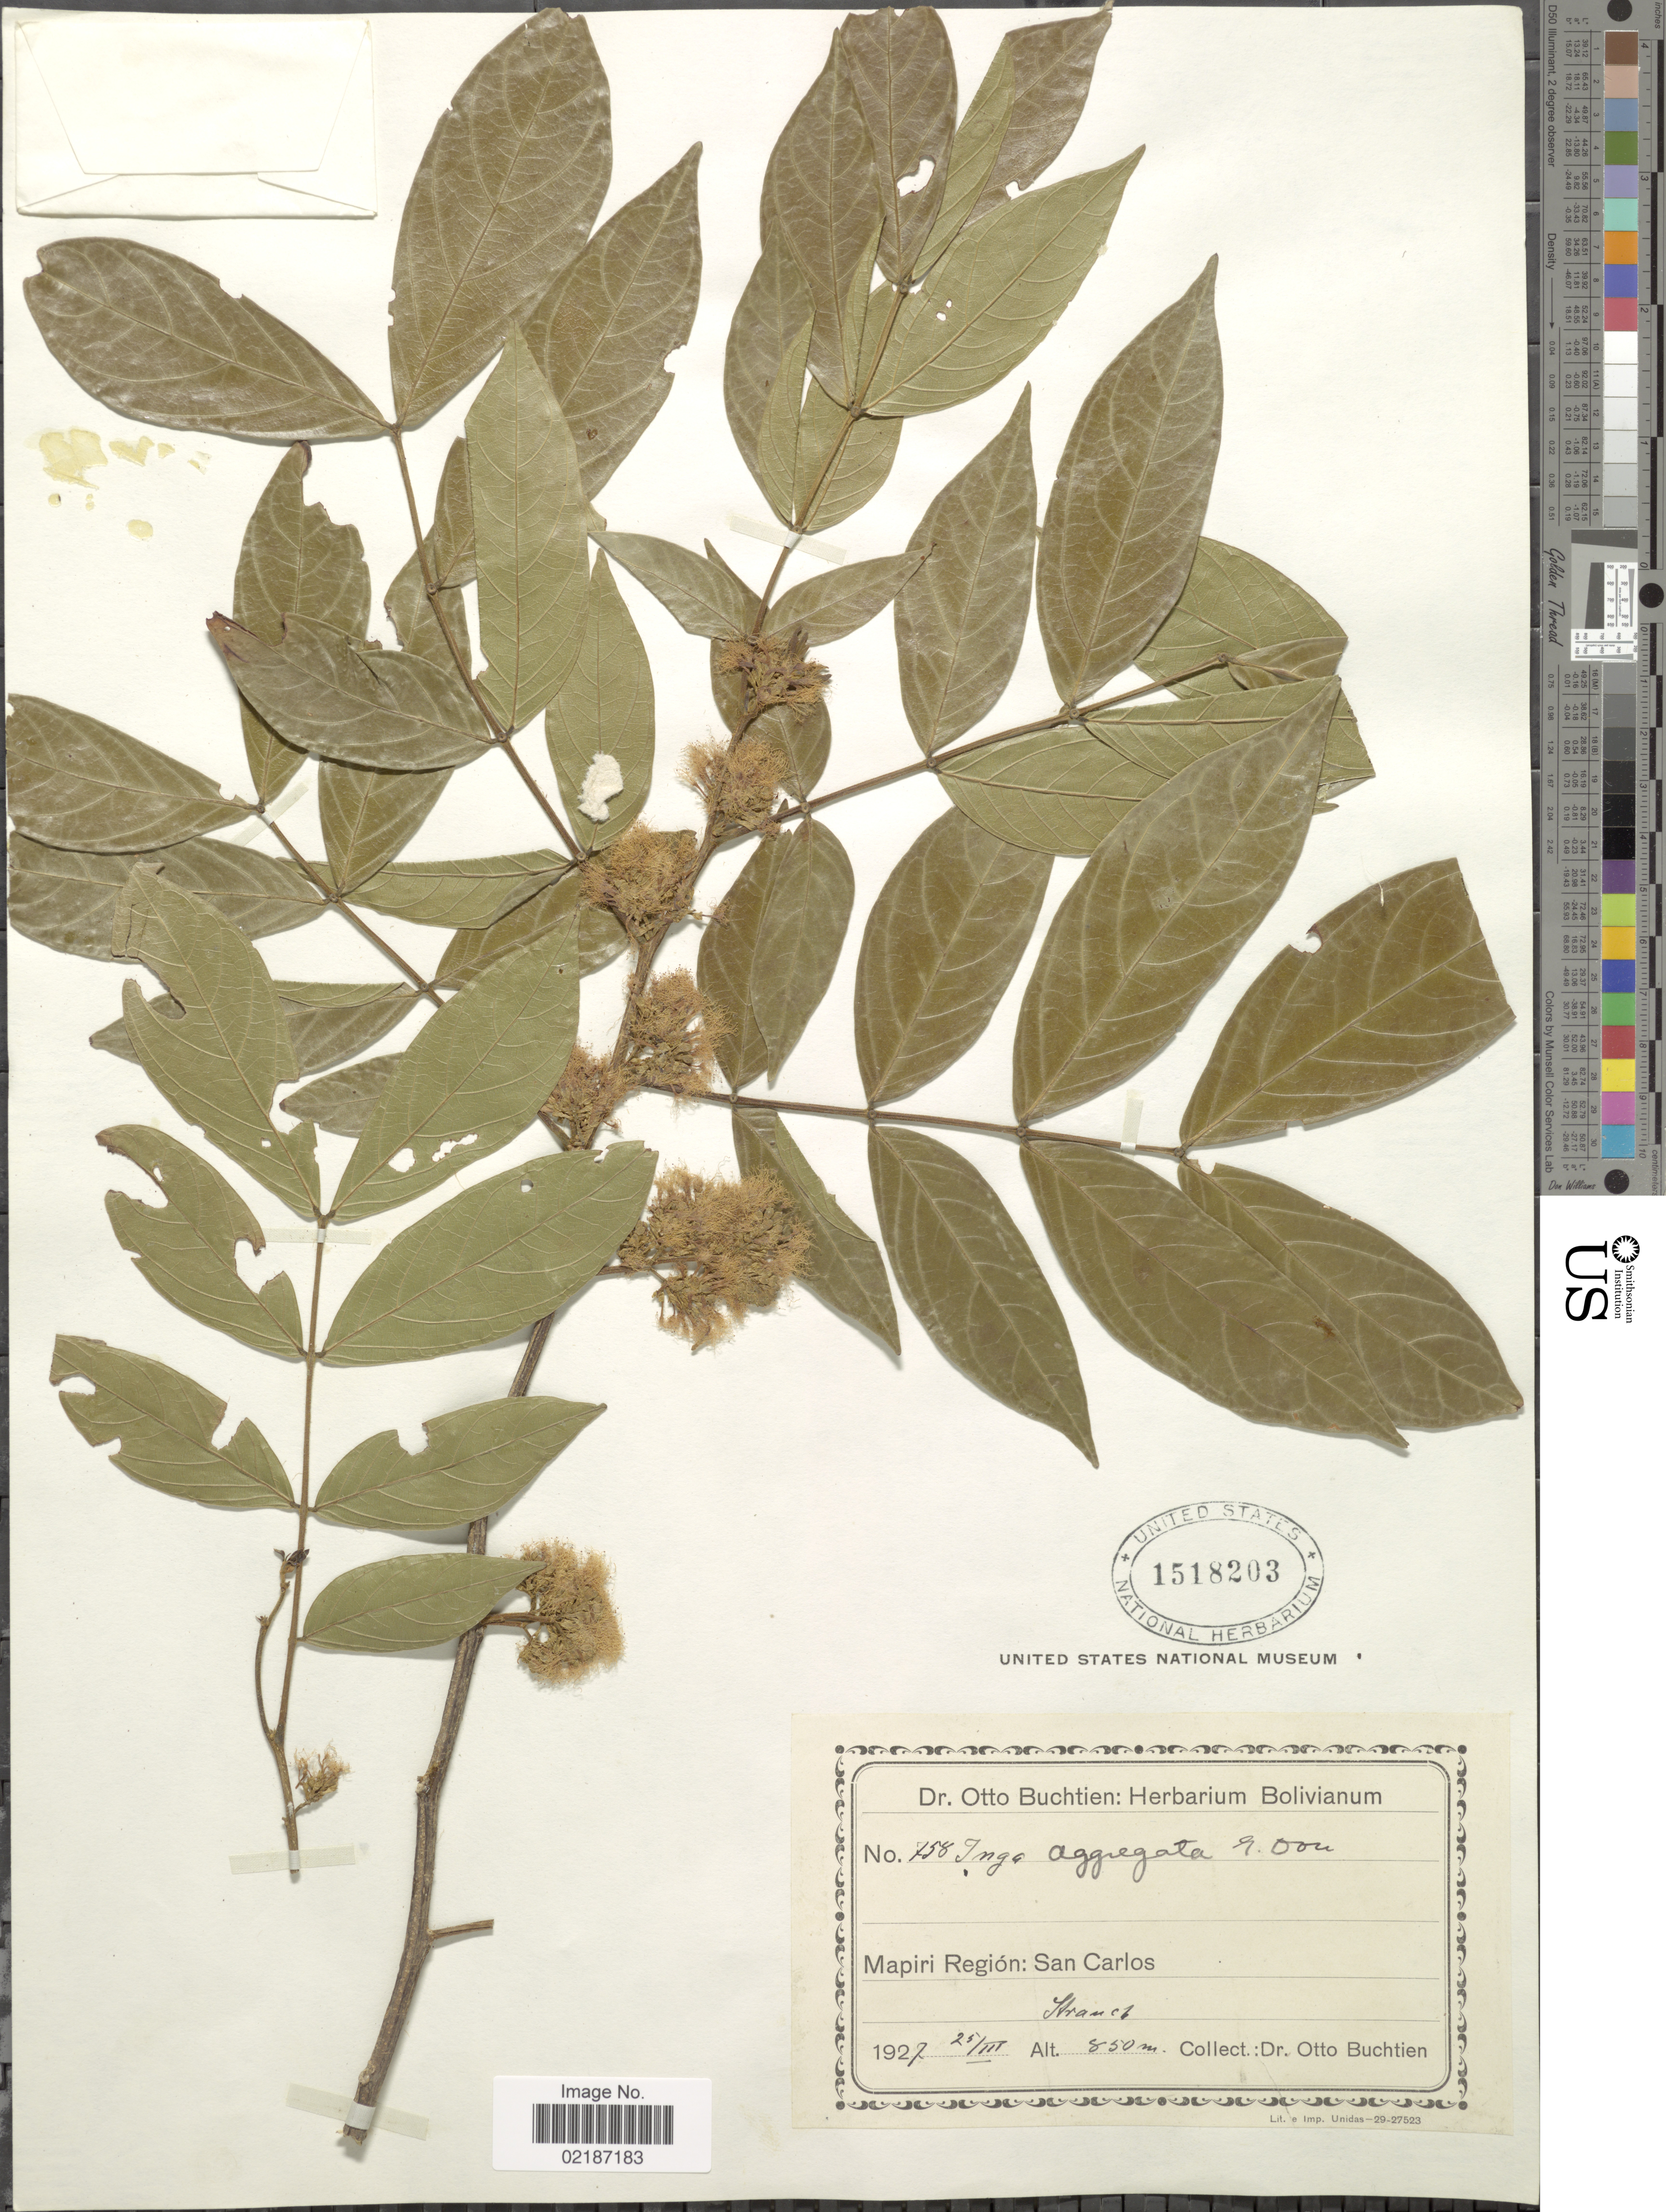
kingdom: Plantae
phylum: Tracheophyta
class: Magnoliopsida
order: Fabales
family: Fabaceae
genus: Inga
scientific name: Inga alba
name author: (Sw.) Willd.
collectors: O. Buchtien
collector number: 758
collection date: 1927-03-25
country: Bolivia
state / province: La Paz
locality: Mapiri Región: San Carlos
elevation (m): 850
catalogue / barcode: US 1518203